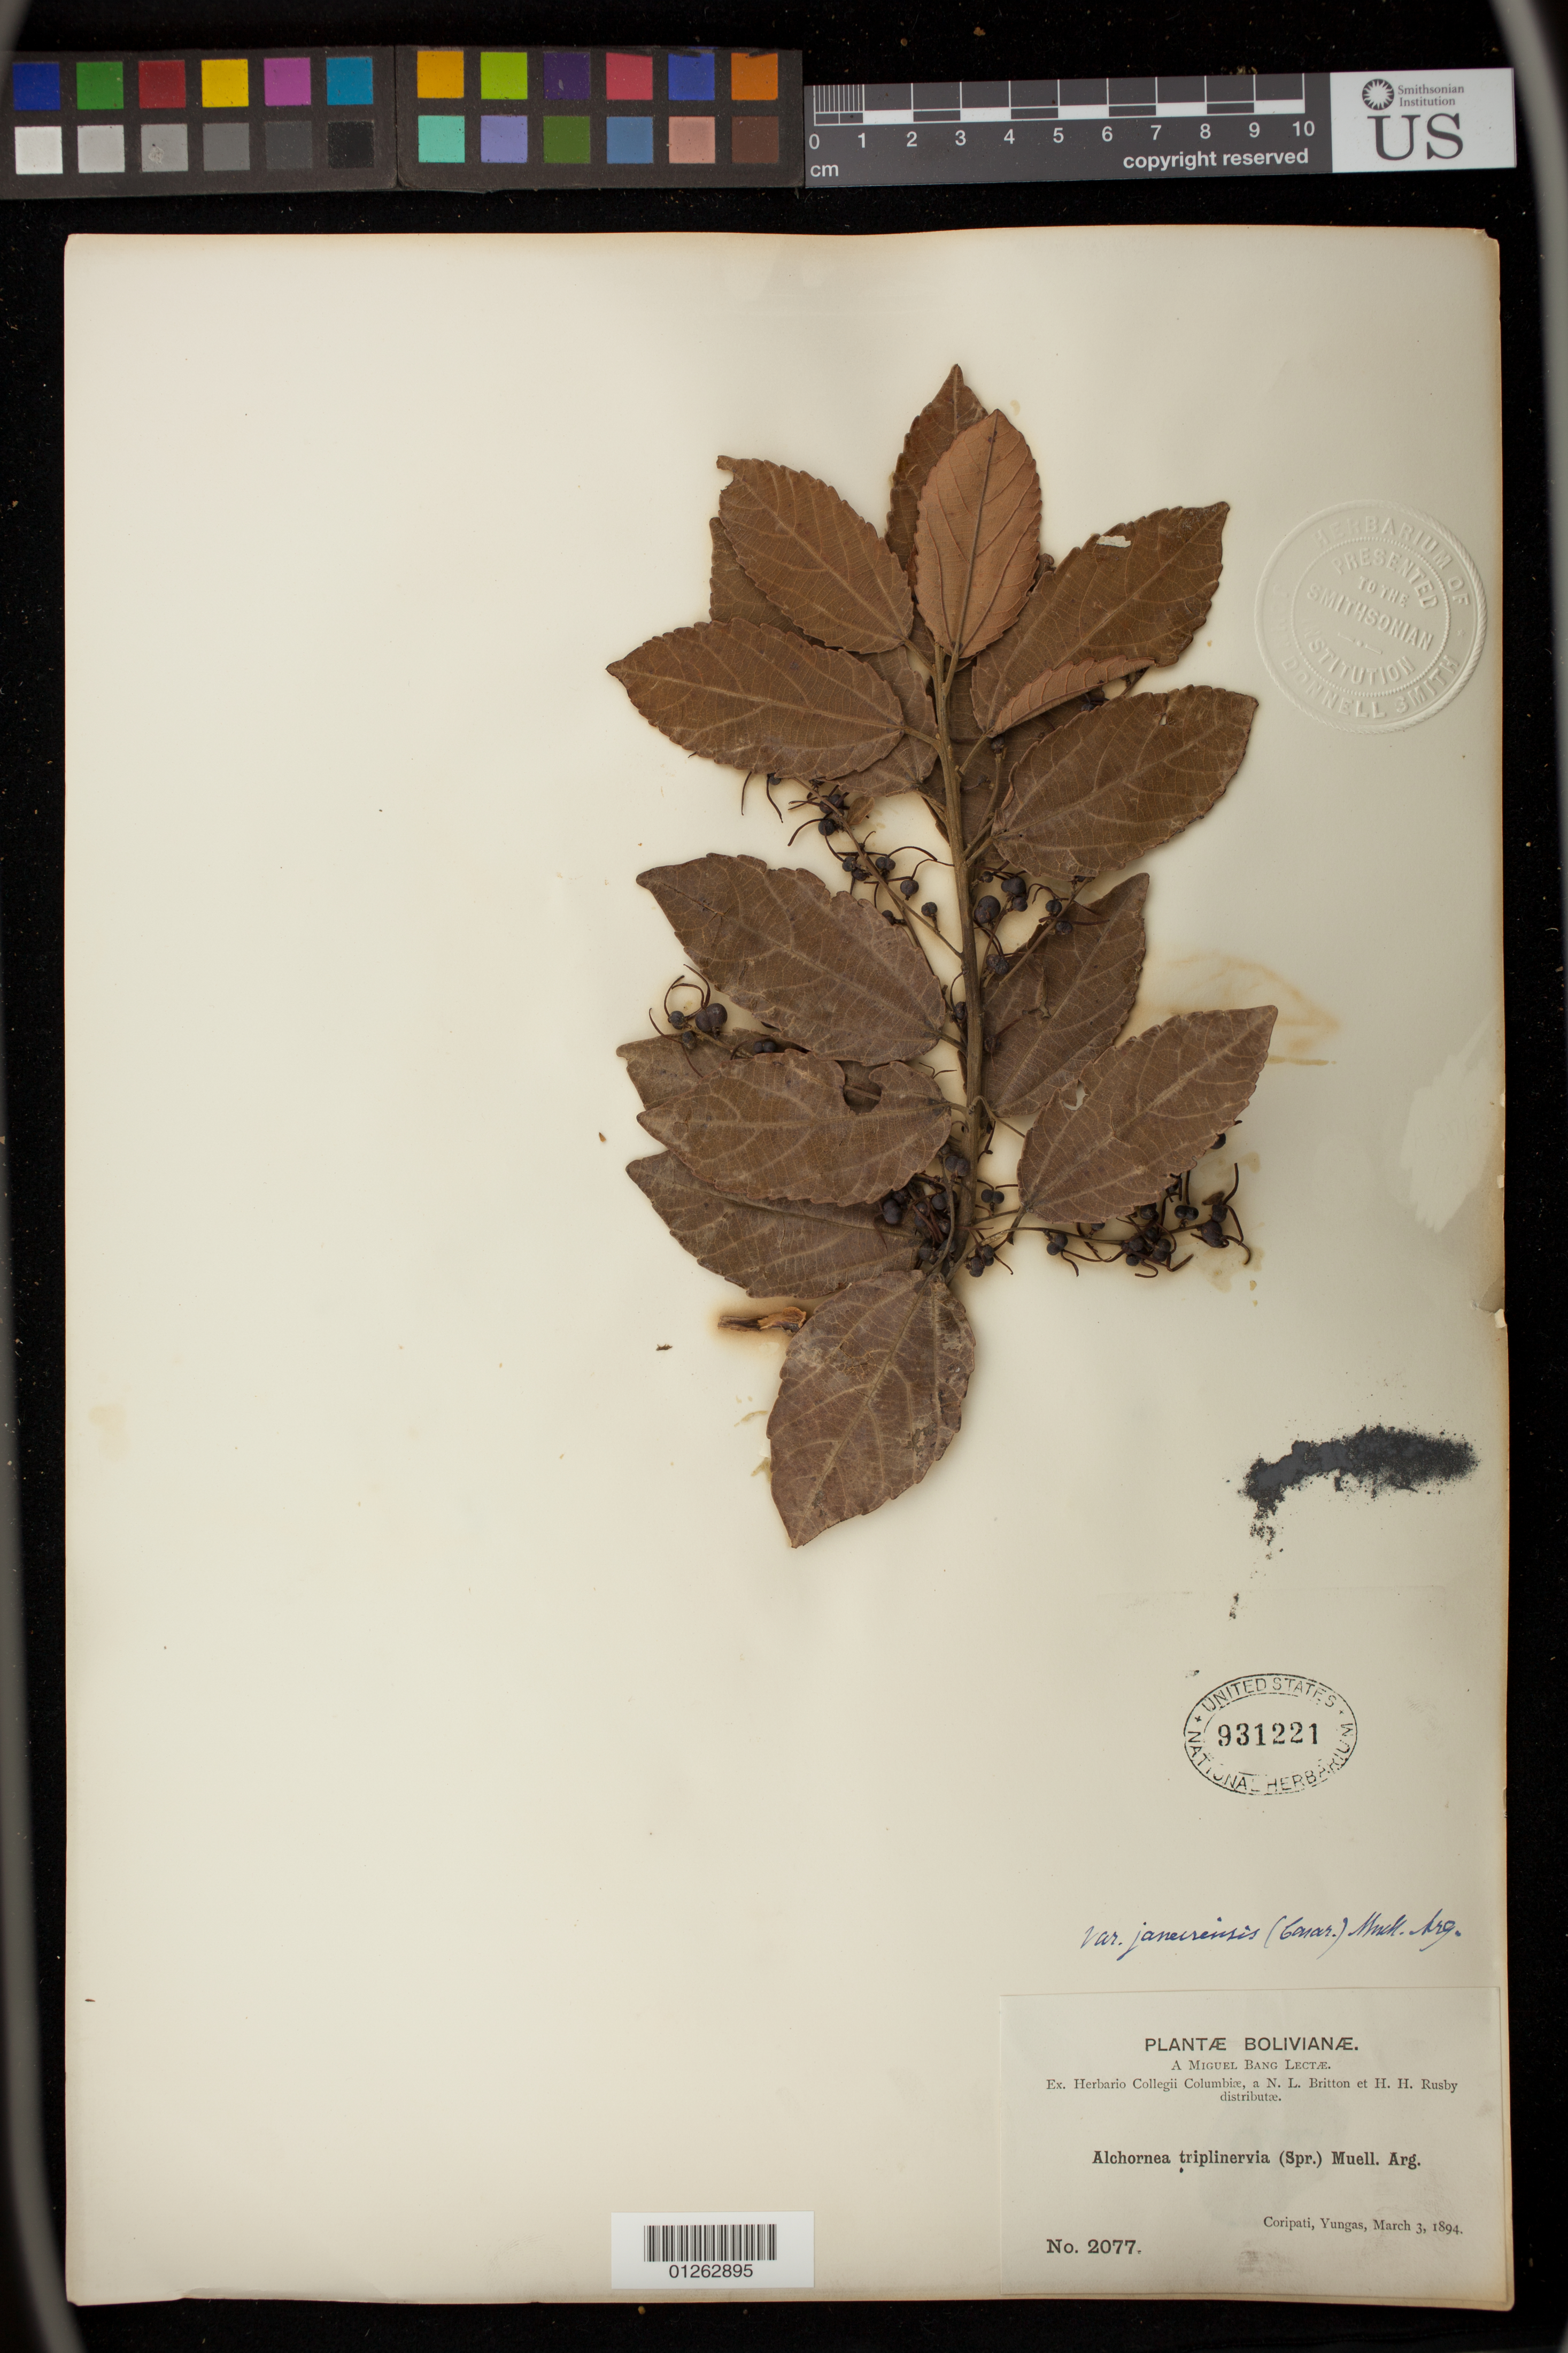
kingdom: Plantae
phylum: Tracheophyta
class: Magnoliopsida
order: Malpighiales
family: Euphorbiaceae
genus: Alchornea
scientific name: Alchornea triplinervia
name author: (Spreng.) Müll. Arg.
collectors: M. Bang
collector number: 2077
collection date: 1894-03-03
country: Bolivia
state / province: La Paz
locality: Coripati, Yungas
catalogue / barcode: US 931221